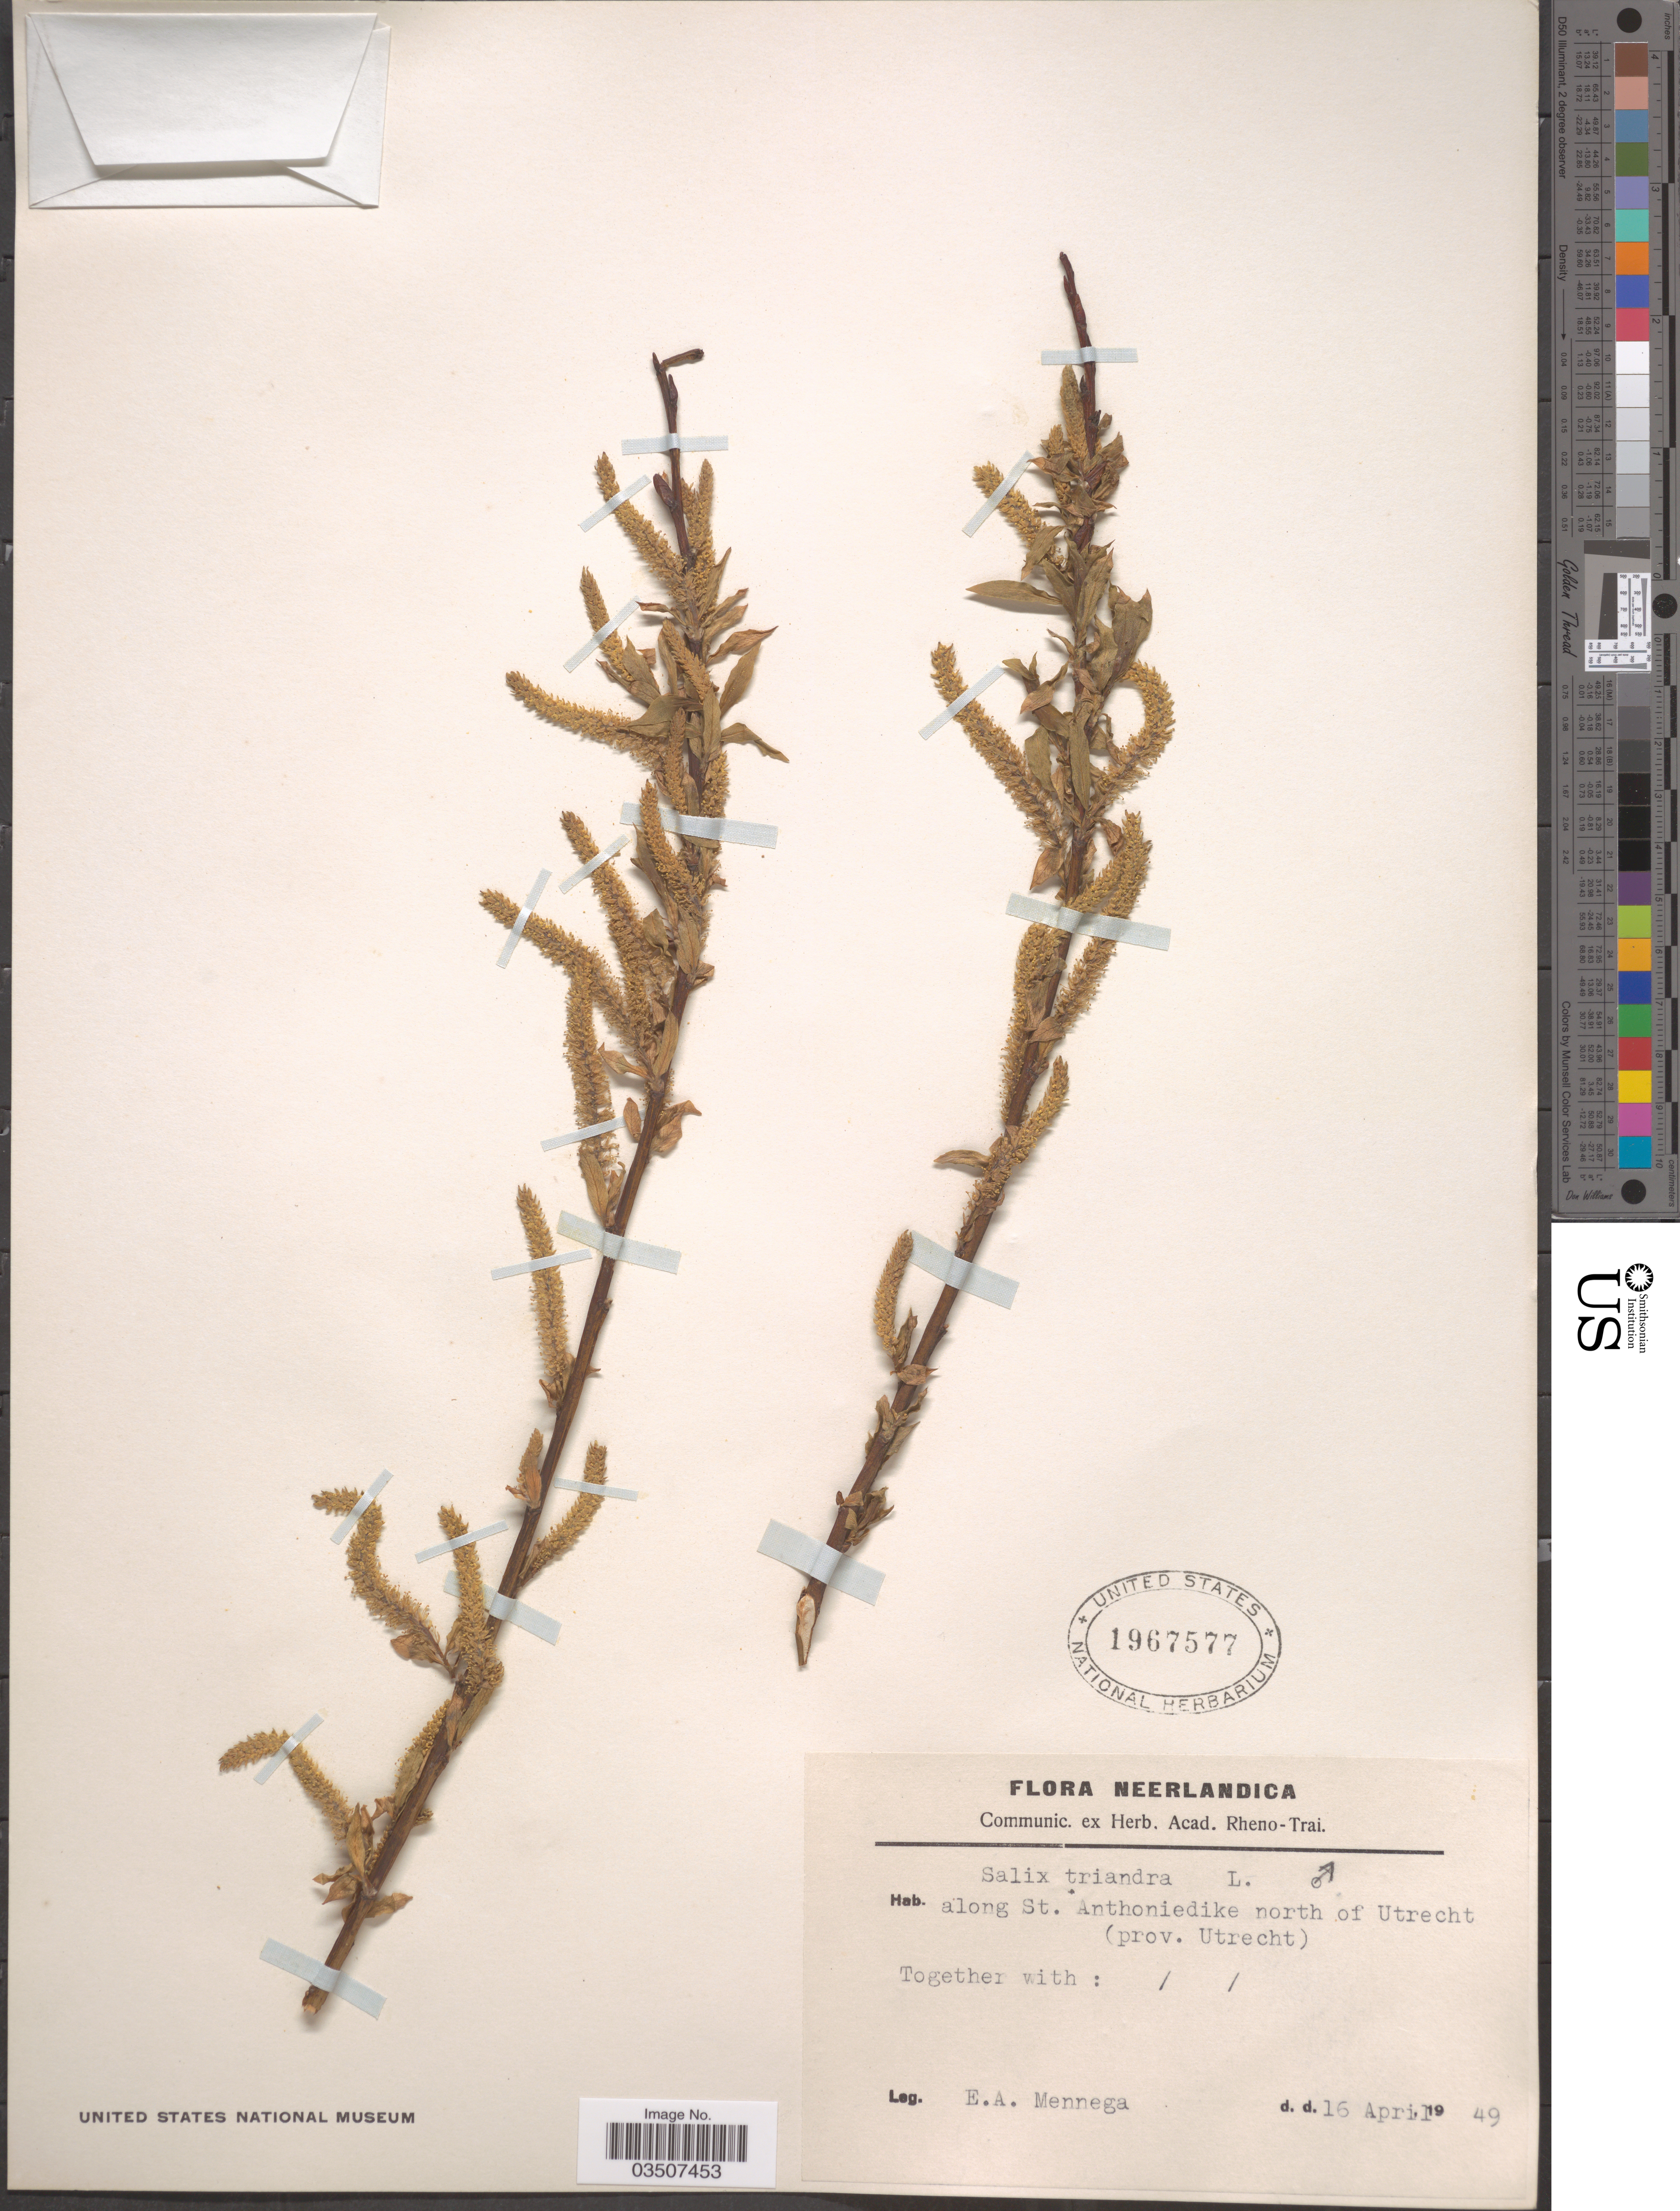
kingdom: Plantae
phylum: Tracheophyta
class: Magnoliopsida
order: Malpighiales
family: Salicaceae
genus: Salix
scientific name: Salix triandra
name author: L.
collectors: E. A. Mennega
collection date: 1949-04-16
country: Netherlands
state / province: Utrecht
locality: Neerlandica. Along St. Anthoniedike north of Utrecht.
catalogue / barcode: US 1967577